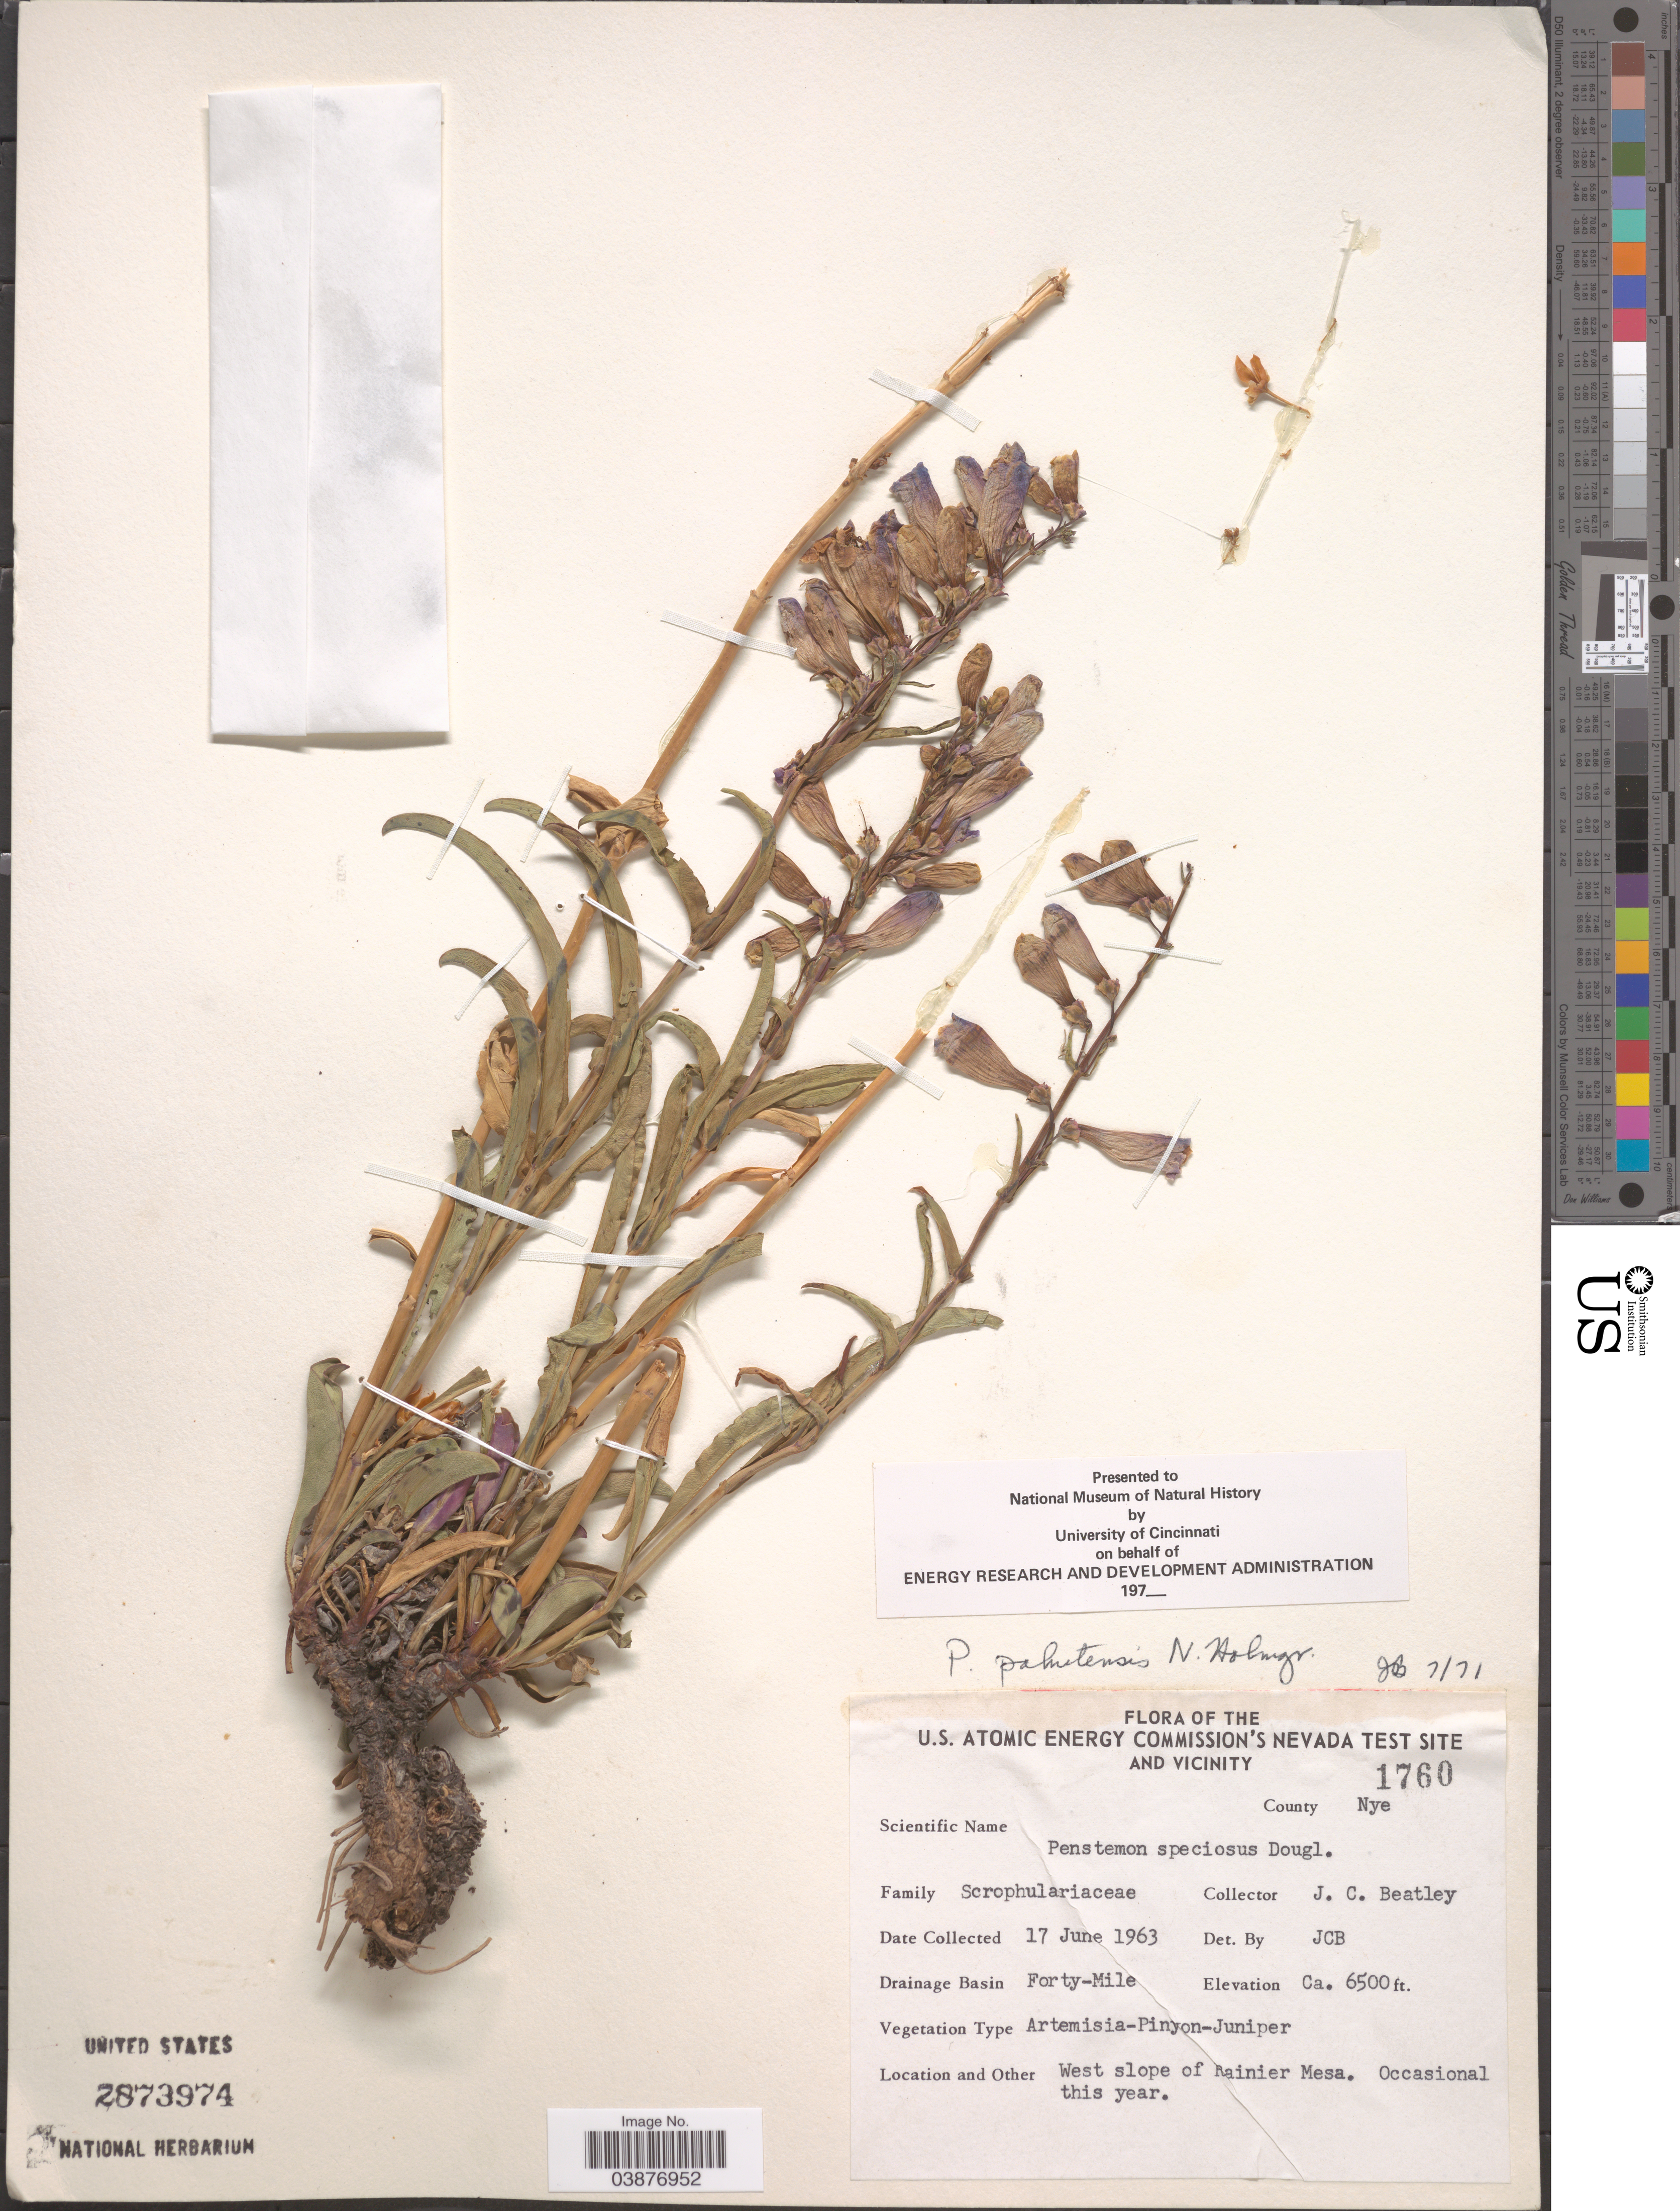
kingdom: Plantae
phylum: Tracheophyta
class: Magnoliopsida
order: Lamiales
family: Plantaginaceae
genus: Penstemon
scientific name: Penstemon pahutensis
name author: N.H. Holmgren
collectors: J. C. Beatley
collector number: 1760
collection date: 1963-06-17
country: United States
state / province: Nevada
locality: U.S. Atomic Energy Commission's Nevada Test Site and Vicinity. County Nye. Drainage Basin Forty-Mile. West slope of Rainier Mesa.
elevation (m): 1981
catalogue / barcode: US 2873974